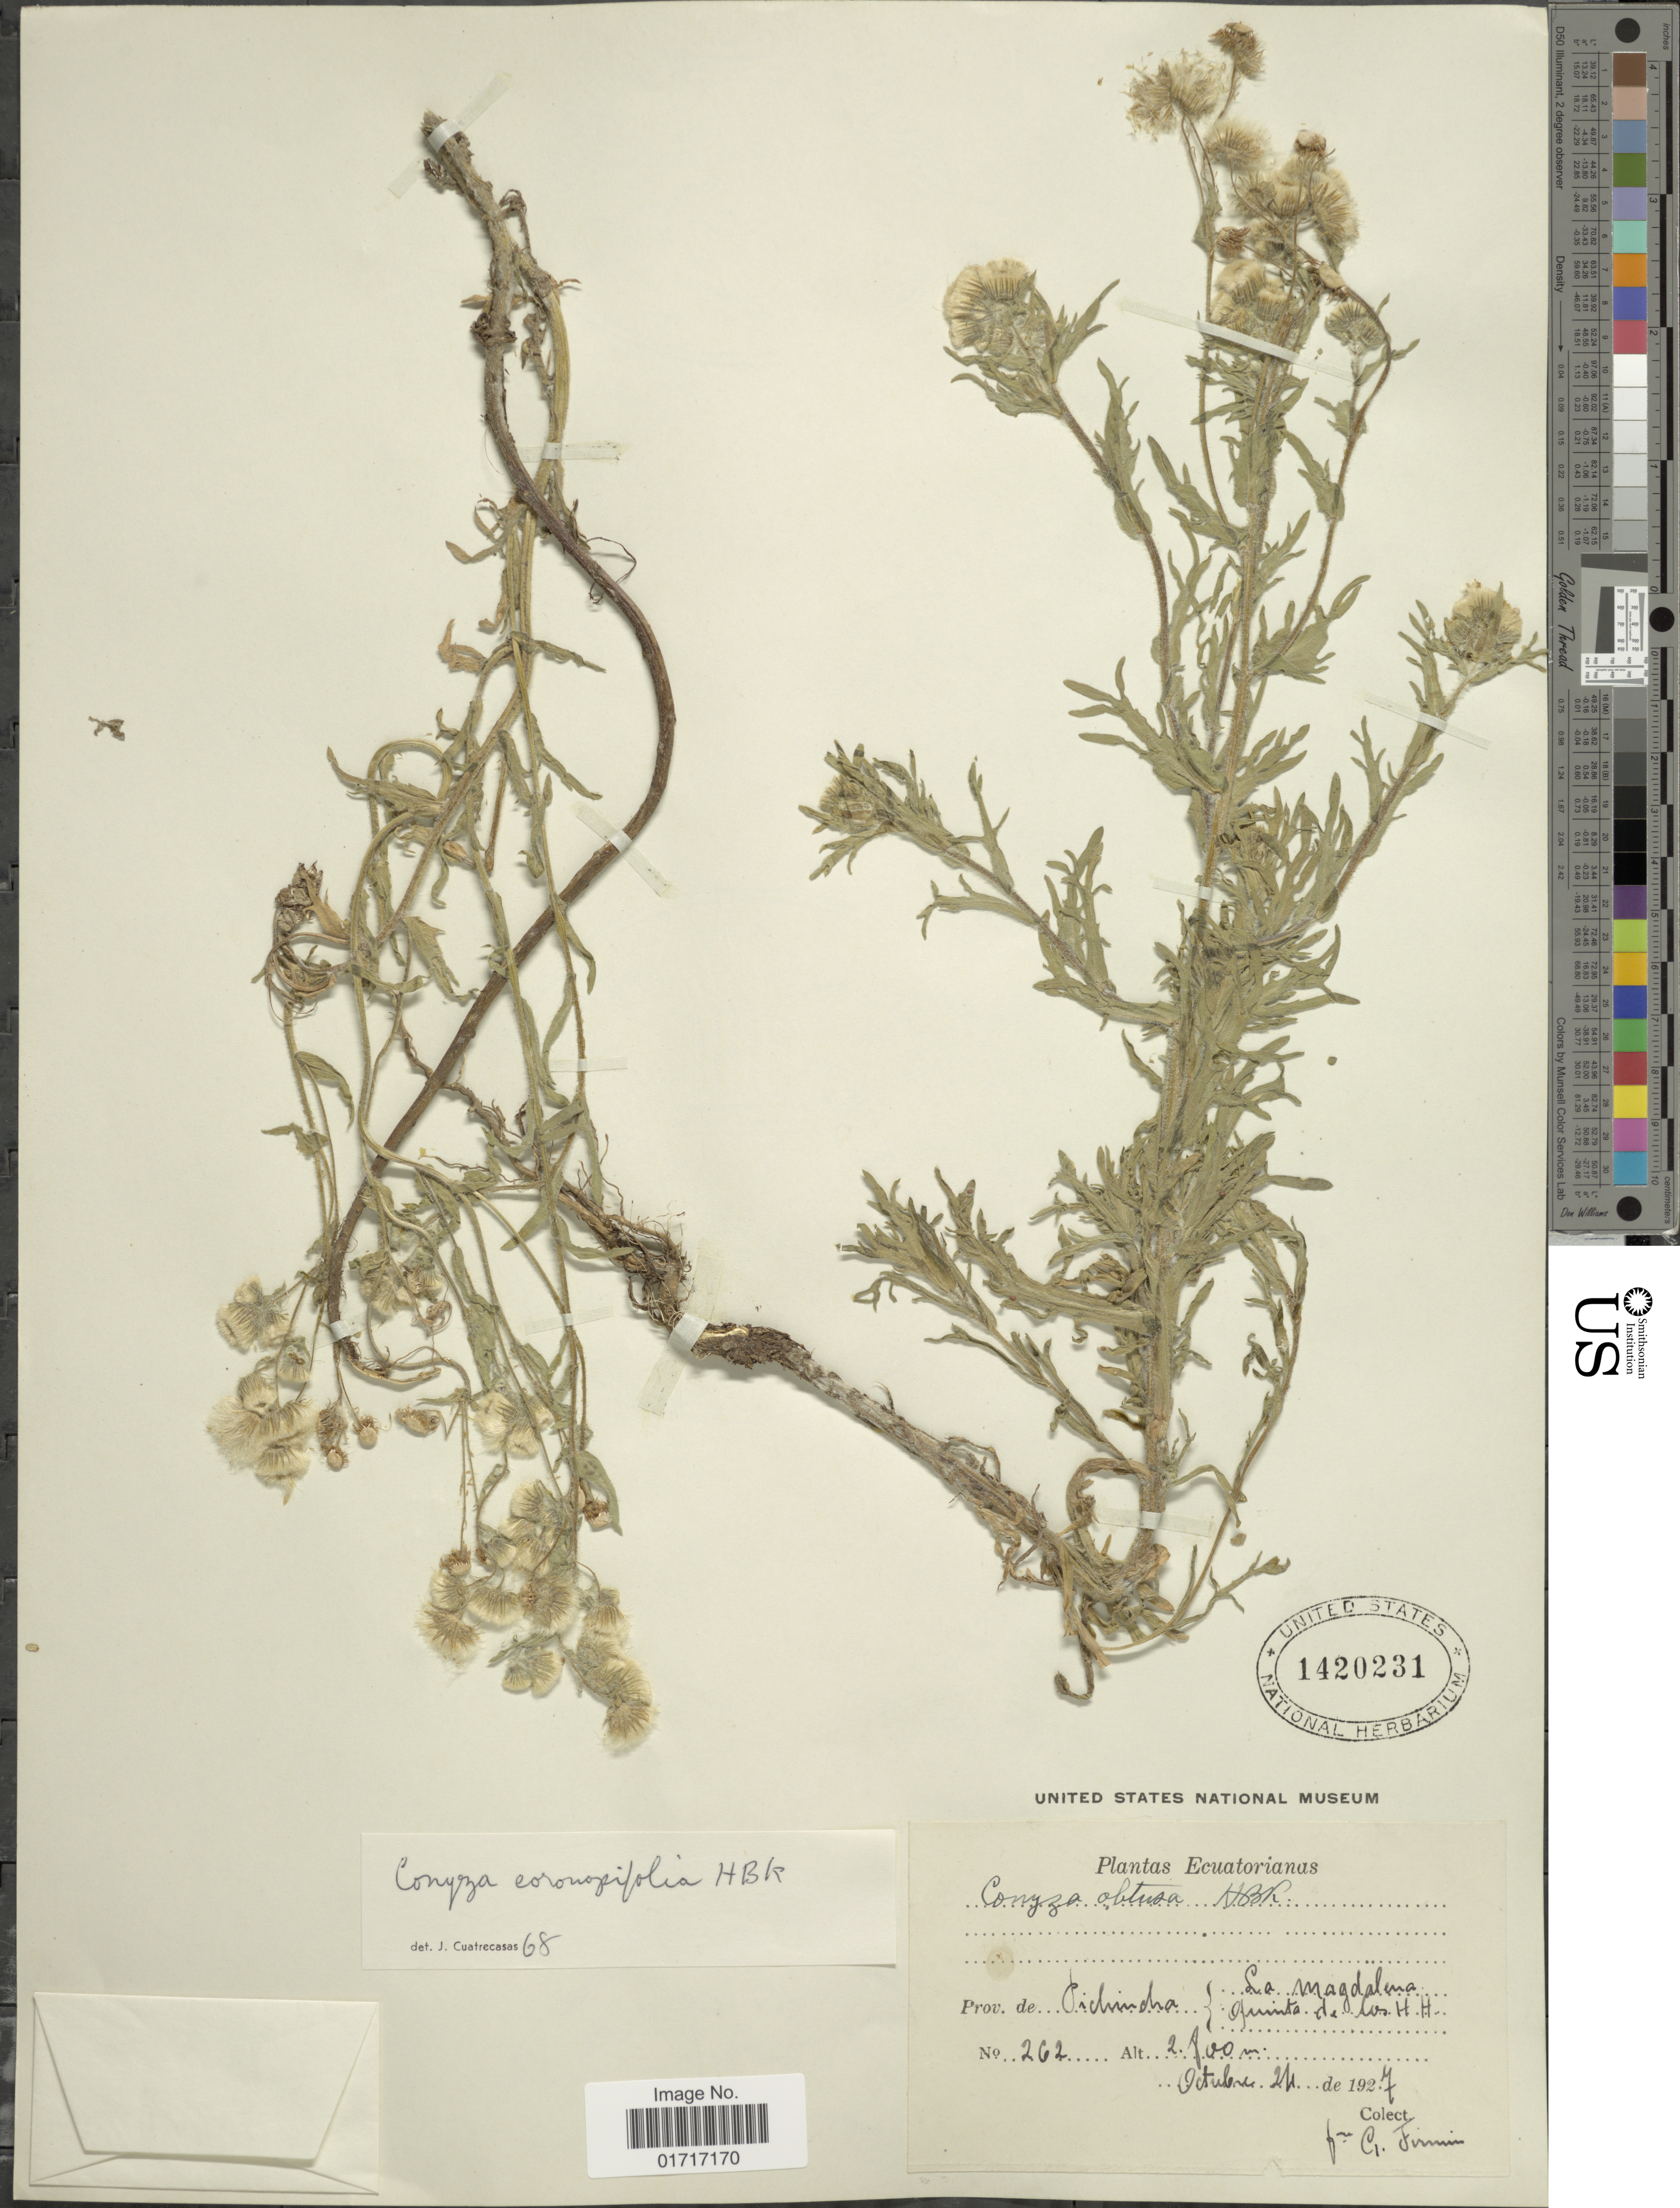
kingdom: Plantae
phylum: Tracheophyta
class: Magnoliopsida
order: Asterales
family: Asteraceae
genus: Conyza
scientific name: Conyza coronopifolia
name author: Kunth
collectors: F. Firmin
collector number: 262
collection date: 1927-10-24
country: Ecuador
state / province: Pichincha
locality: Prov. de Pichincha, La Magdalena quinta de los H.H.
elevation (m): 2800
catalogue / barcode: US 1420231